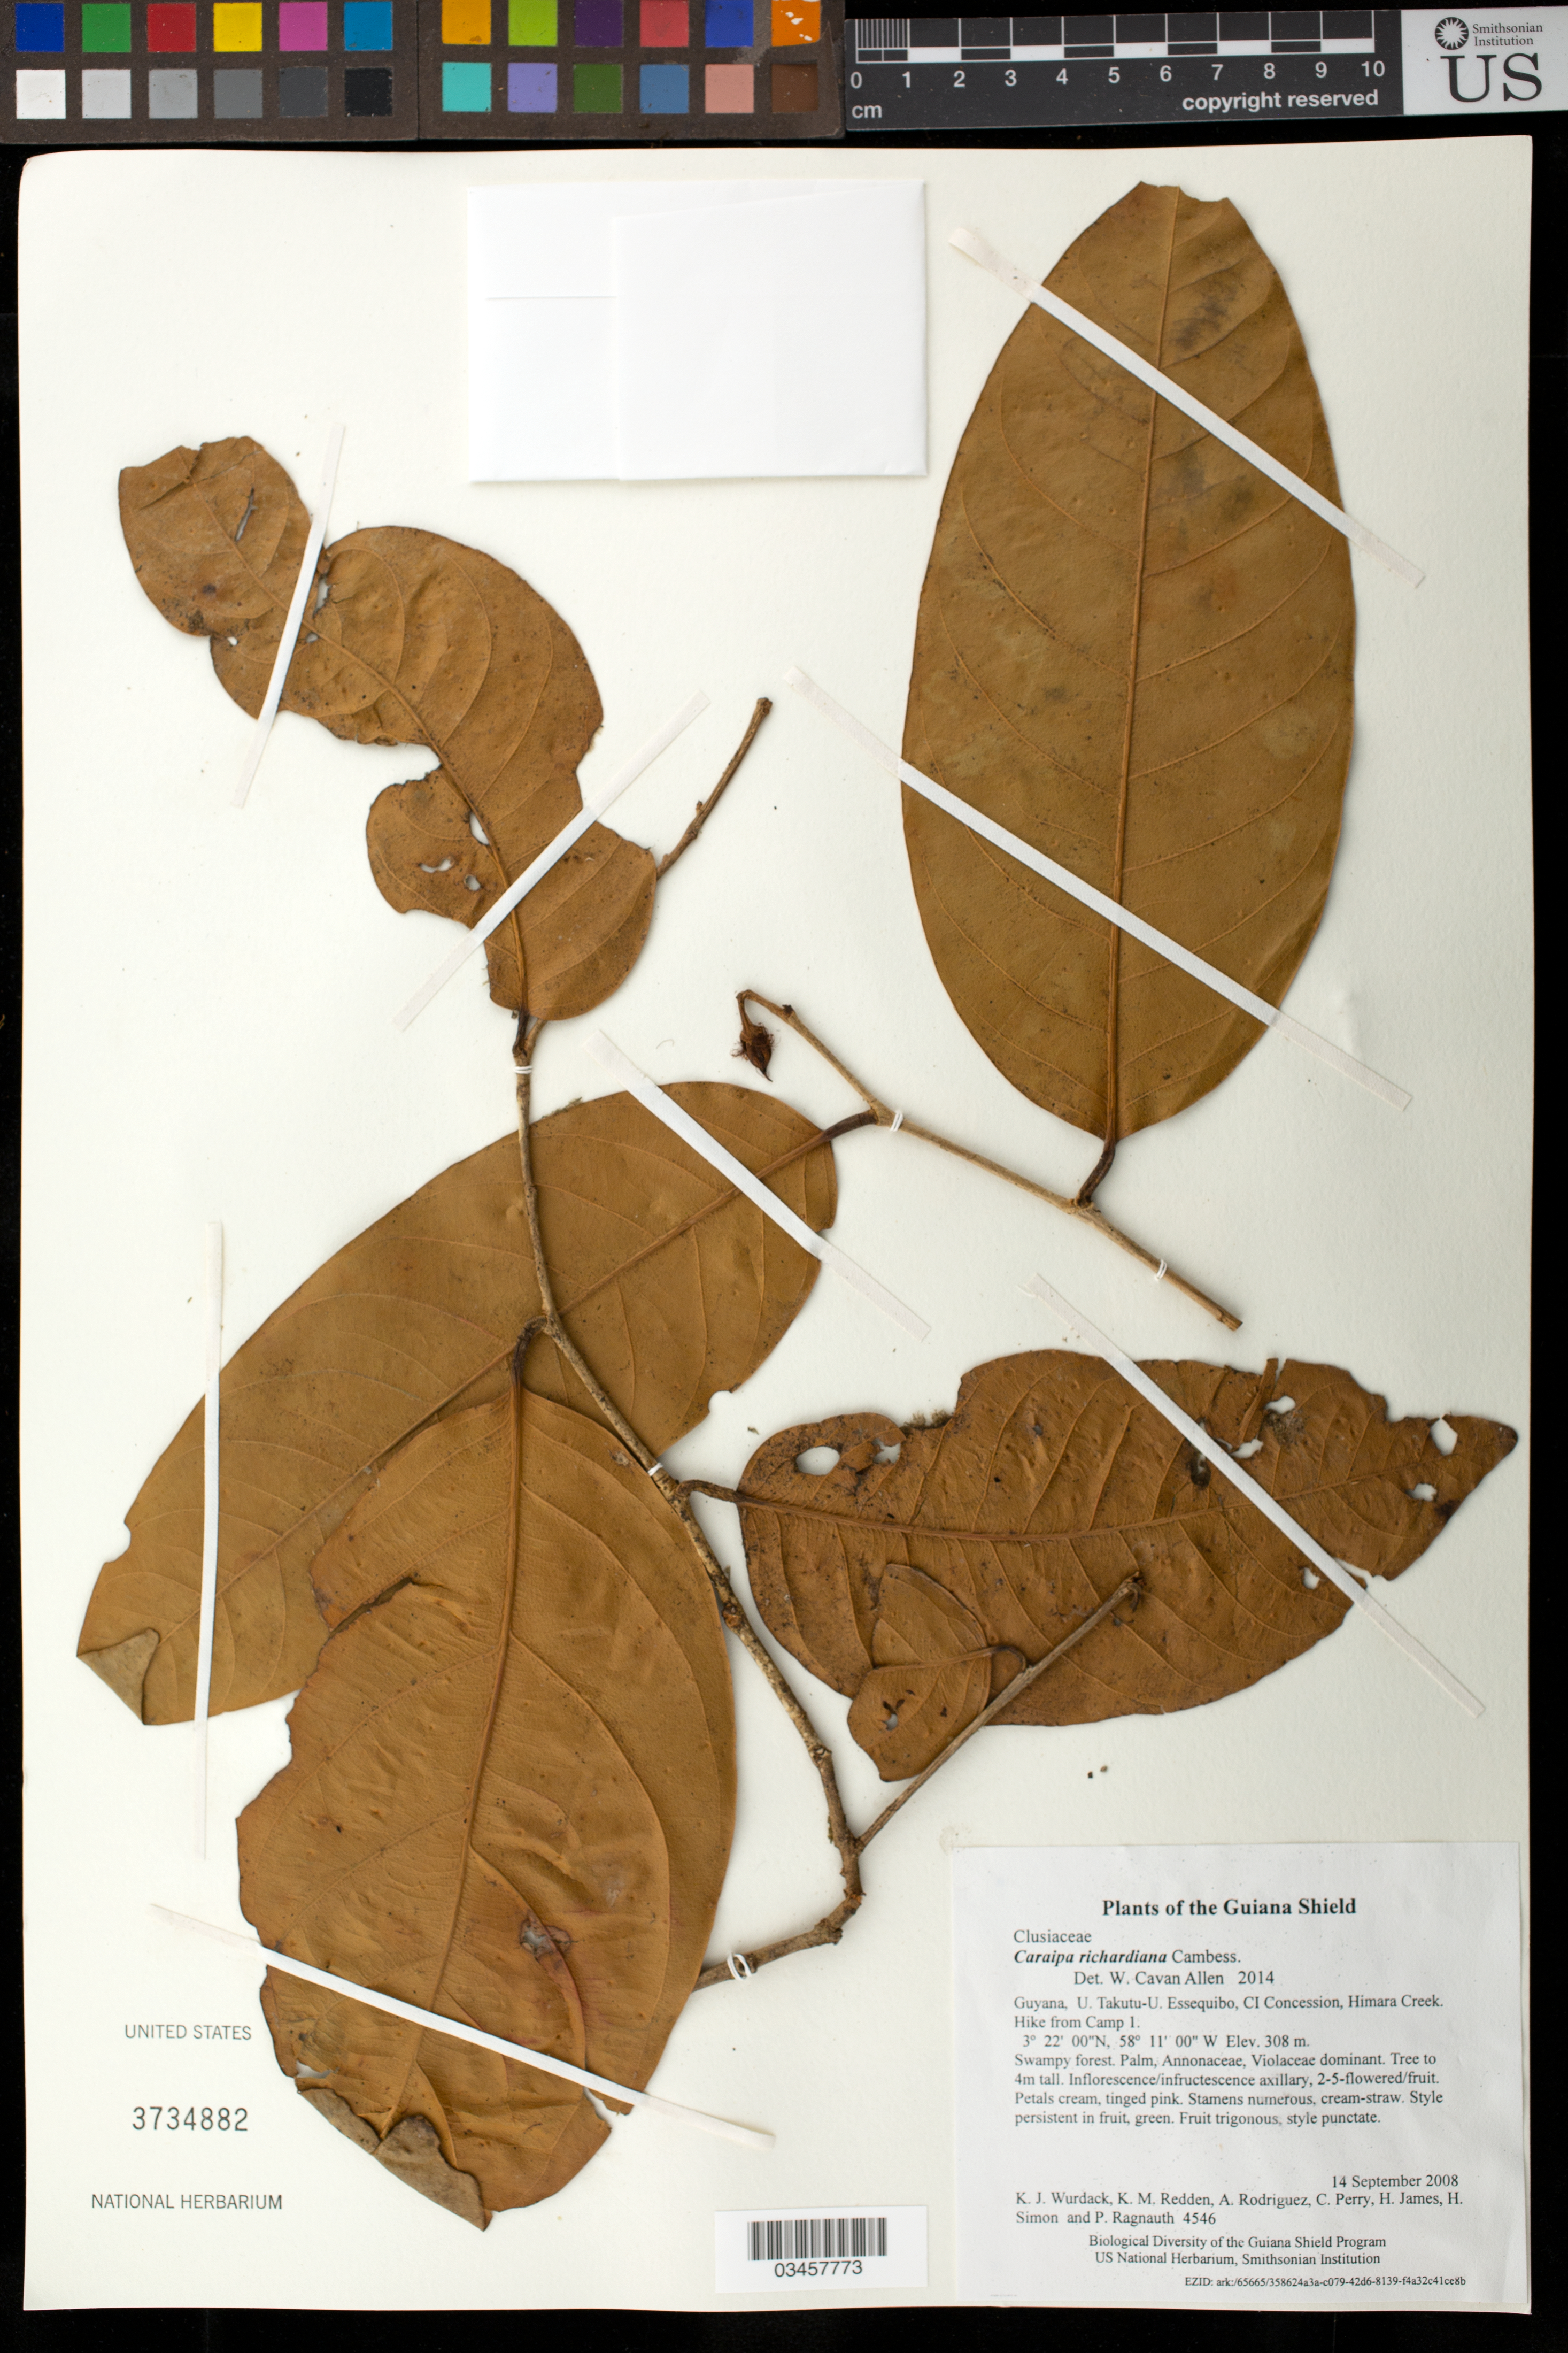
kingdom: Plantae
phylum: Tracheophyta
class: Magnoliopsida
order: Malpighiales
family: Calophyllaceae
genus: Caraipa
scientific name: Caraipa richardiana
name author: Cambess.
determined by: Allen, W. C., (UNITED STATES)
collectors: K. Wurdack, K. M. Redden, A. Rodriguez, C. Perry, H. James, H. Simon & P. Ragnauth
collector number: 4546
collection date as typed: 14 September 2008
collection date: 2008-09-14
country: Guyana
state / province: U. Takutu-U. Essequibo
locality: CI Concession, Himara Creek. Hike from Camp 1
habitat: Swampy forest. Palm, Annonaceae, Violaceae dominant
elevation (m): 308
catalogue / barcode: US 3734882